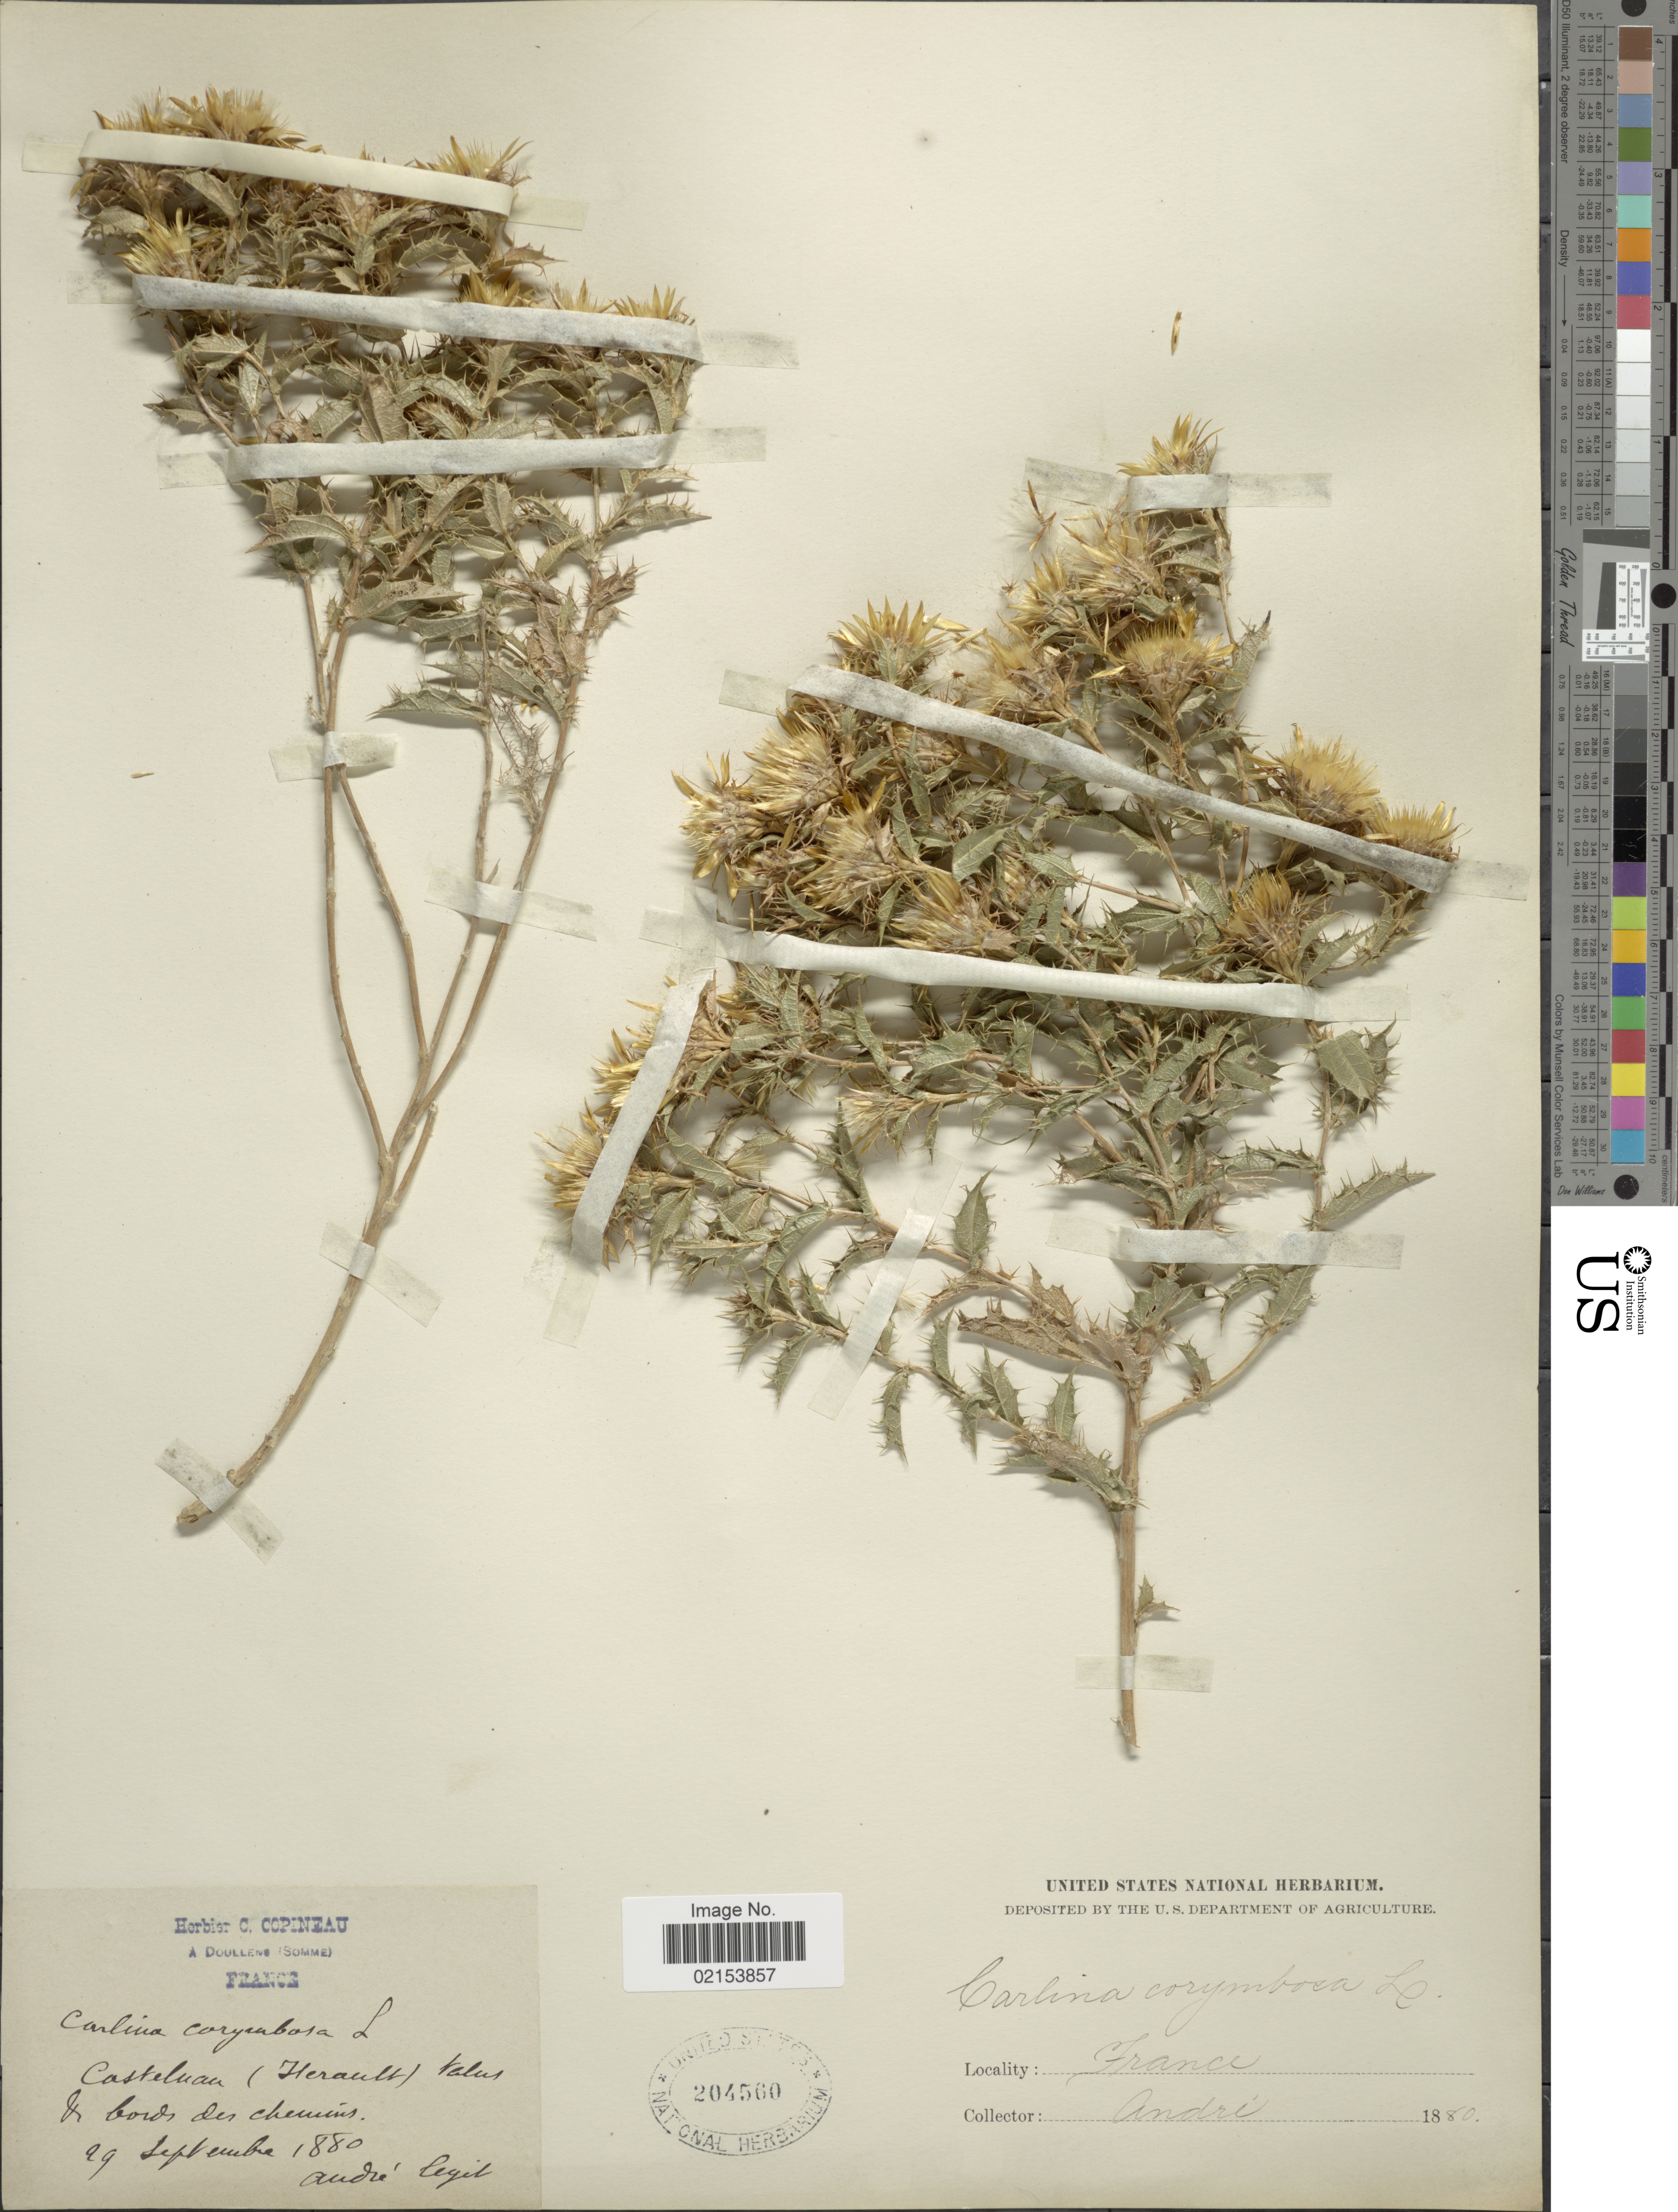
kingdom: Plantae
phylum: Tracheophyta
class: Magnoliopsida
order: Asterales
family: Asteraceae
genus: Carlina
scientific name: Carlina corymbosa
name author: L.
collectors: André, --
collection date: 1880-09-29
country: France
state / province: Occitanie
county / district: Hérault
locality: Castelnan (Herault) Talus & Bords des chemins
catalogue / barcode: US 204560